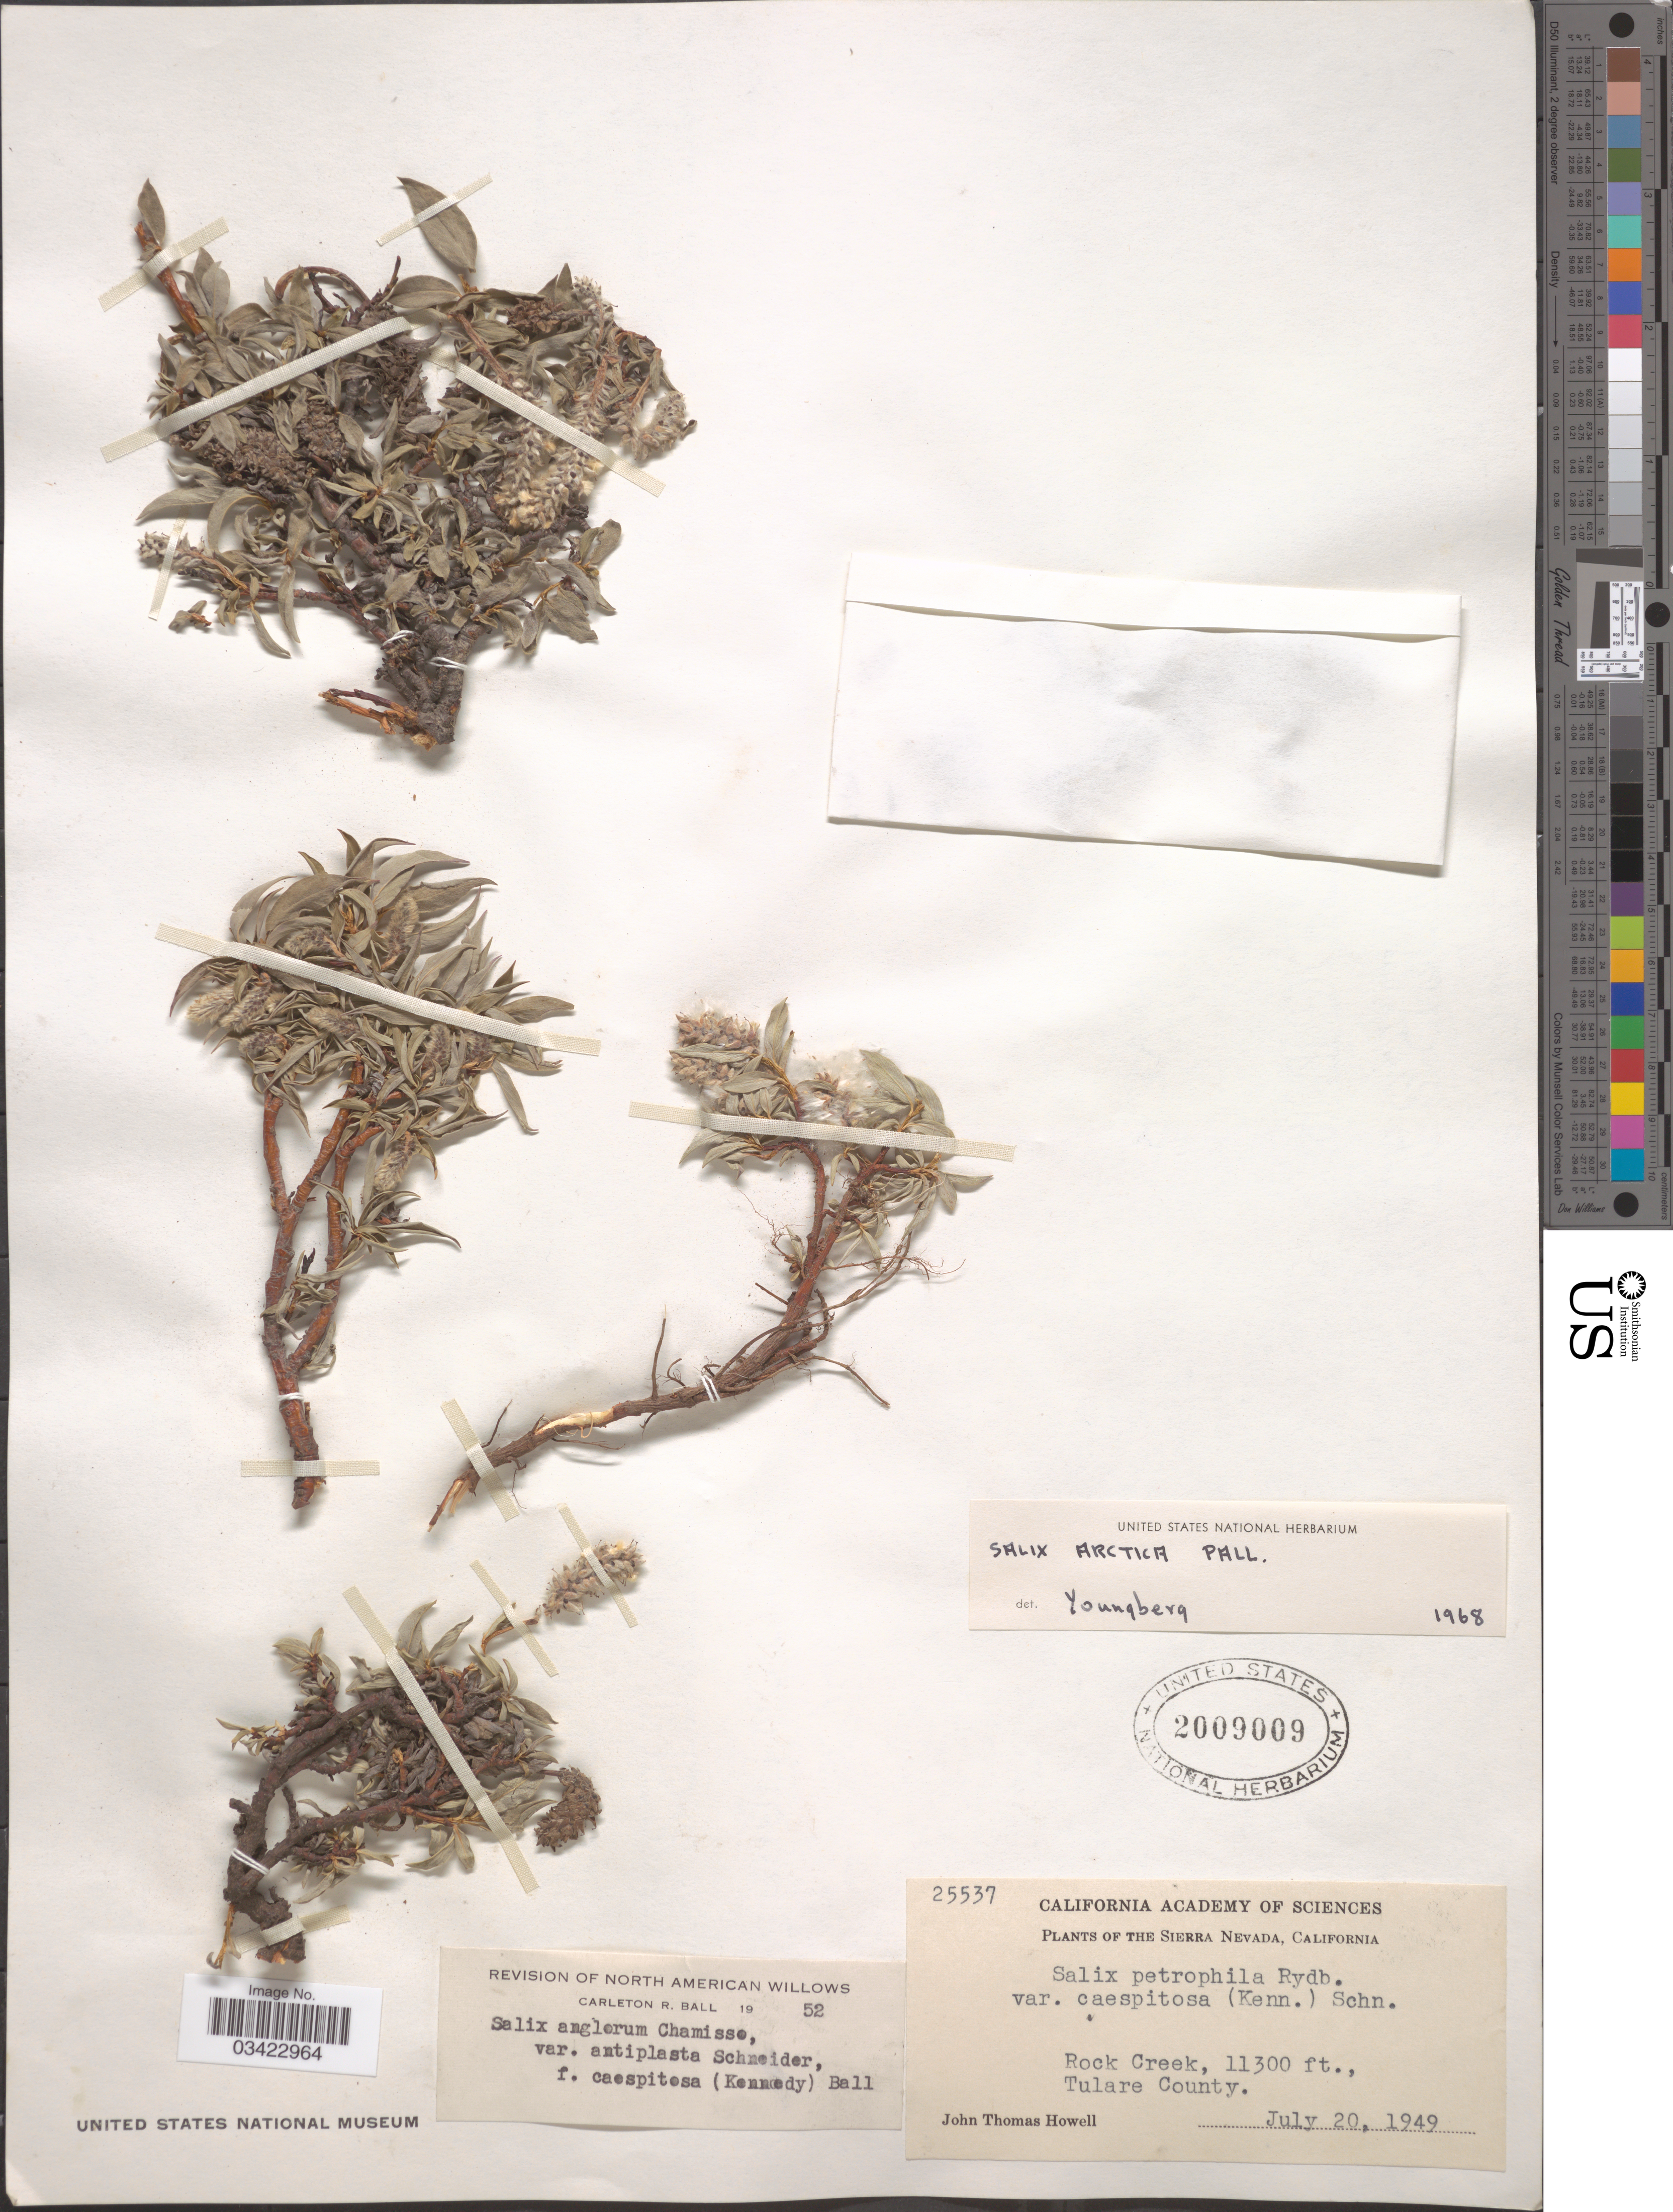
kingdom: Plantae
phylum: Tracheophyta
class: Magnoliopsida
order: Malpighiales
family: Salicaceae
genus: Salix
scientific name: Salix anglorum var. antiplasta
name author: C.K. Schneid.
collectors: J. T. Howell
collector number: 25537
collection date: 1949-07-20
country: United States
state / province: California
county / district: Tulare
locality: The Sierra Nevada. Rock Creek, Tulare County.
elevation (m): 3444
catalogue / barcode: US 2009009